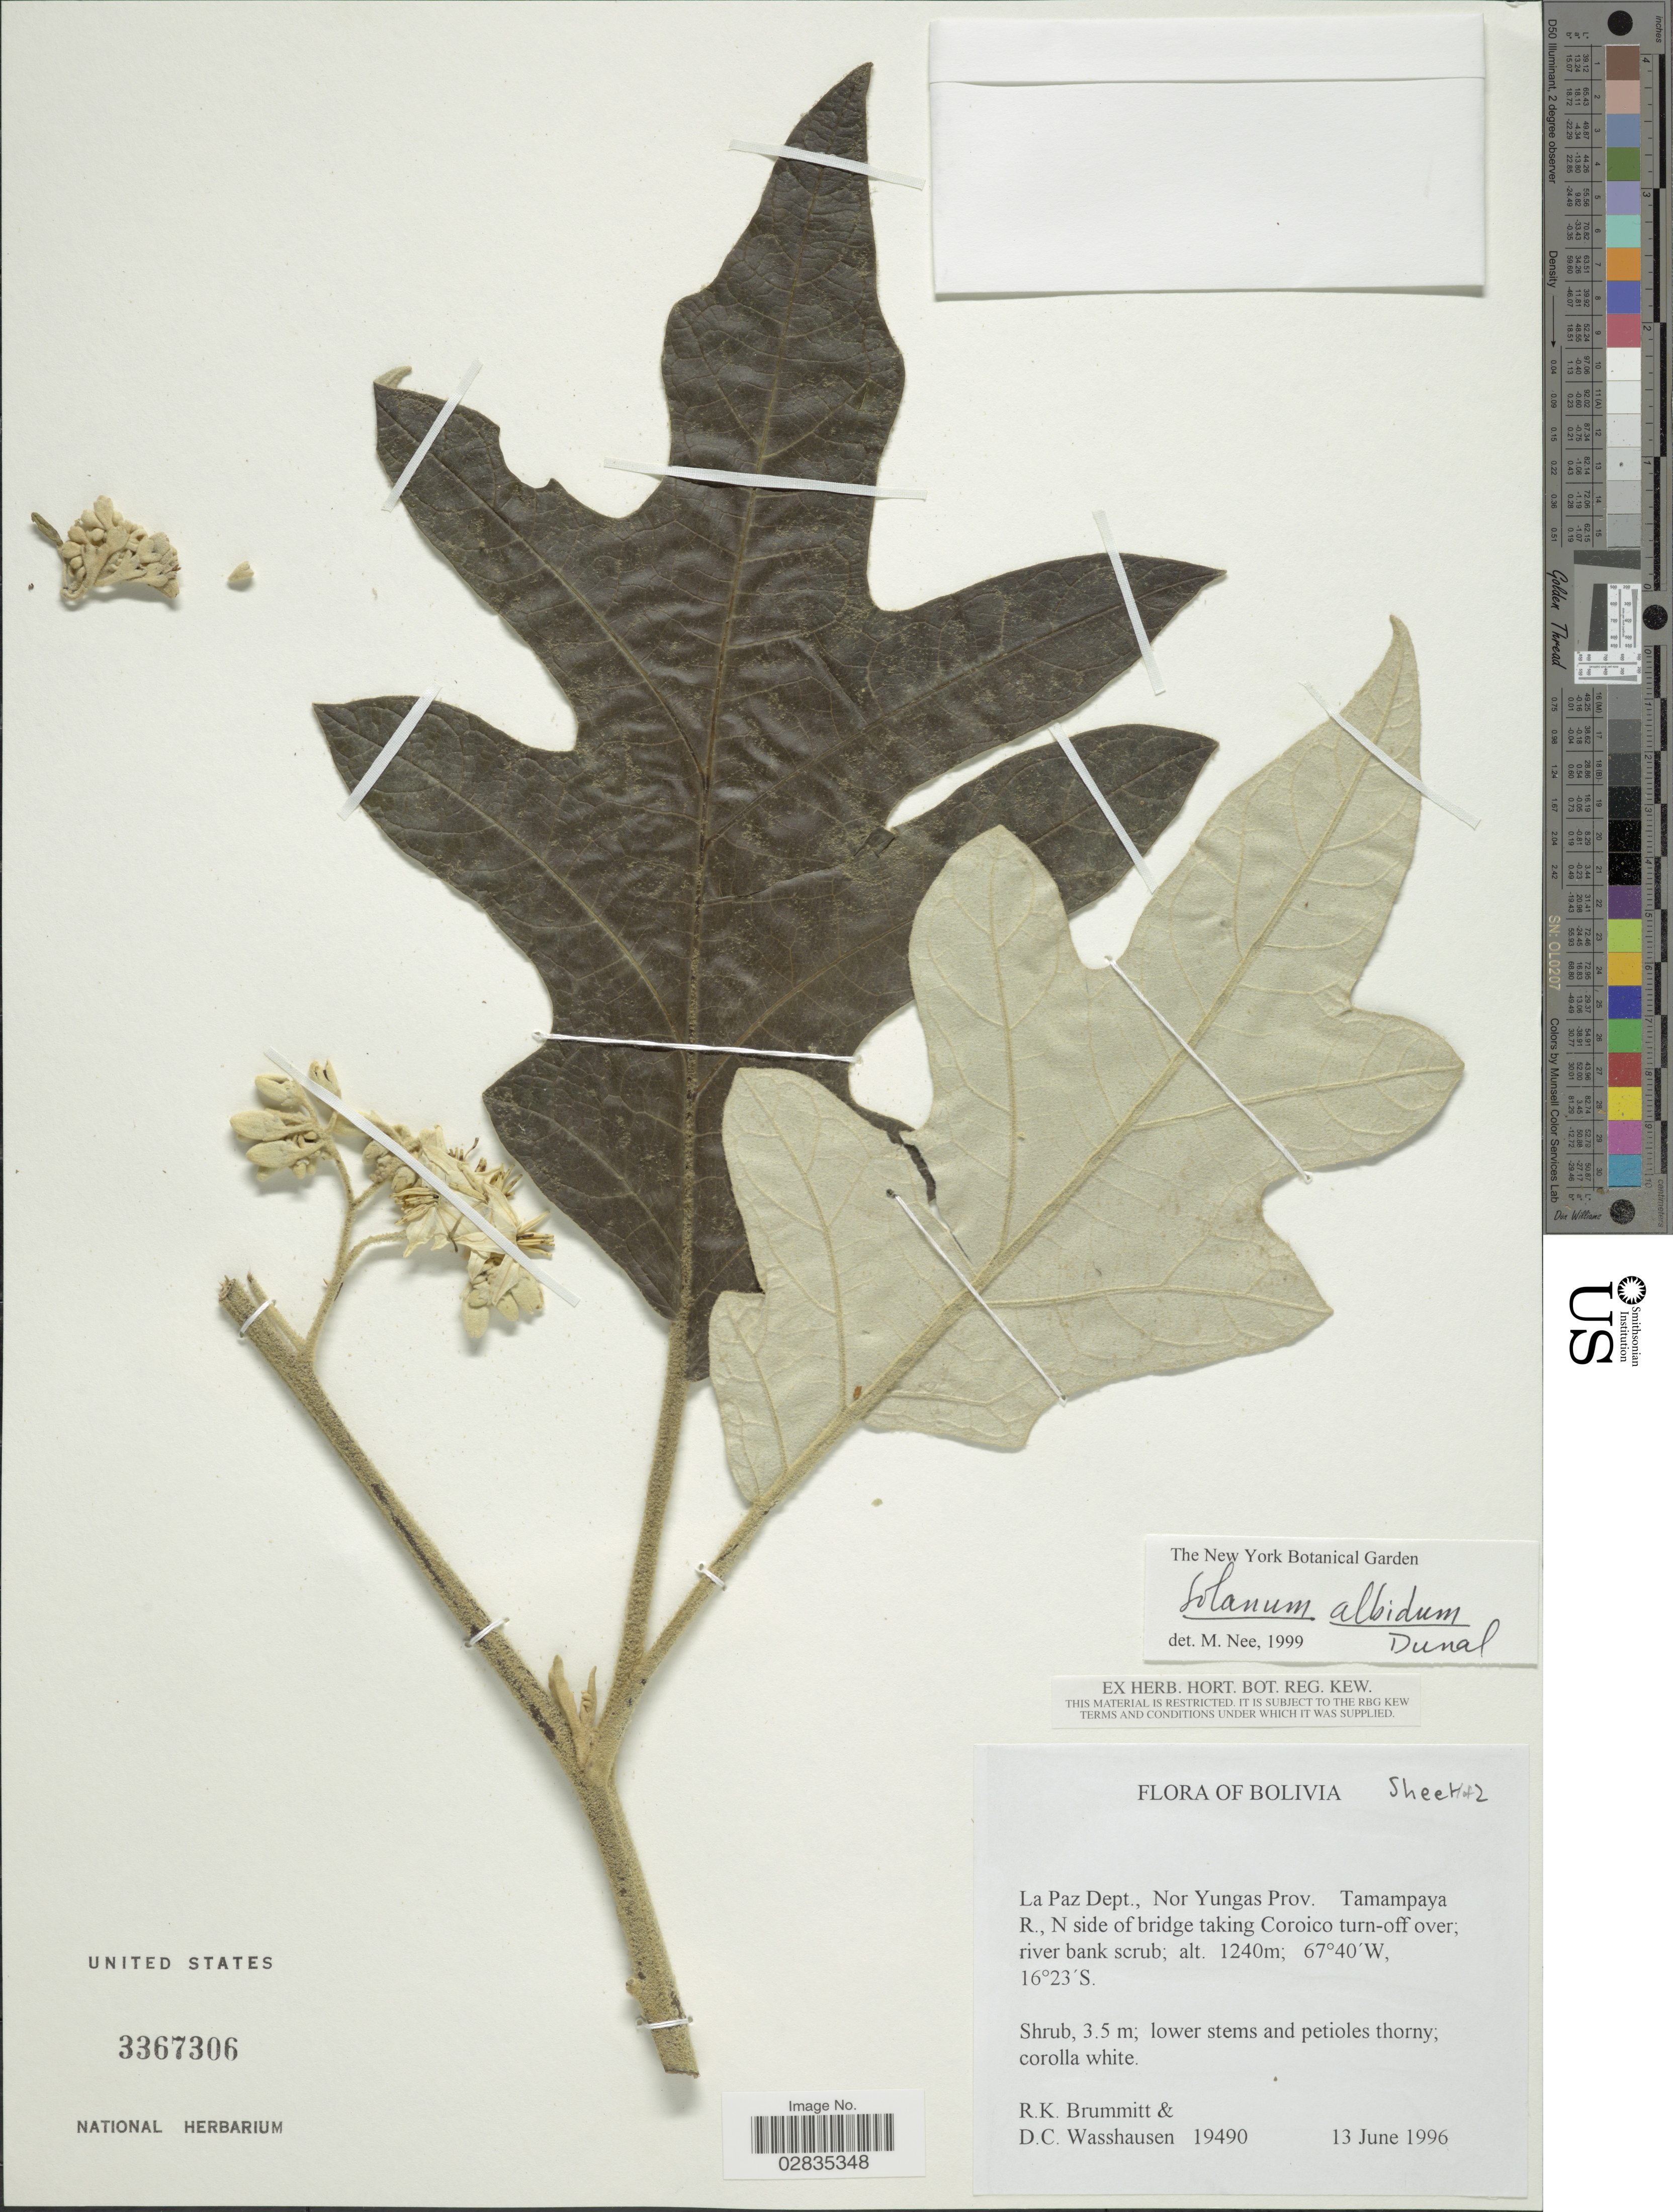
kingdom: Plantae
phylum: Tracheophyta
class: Magnoliopsida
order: Solanales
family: Solanaceae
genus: Solanum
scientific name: Solanum albidum var. albidum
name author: Dunal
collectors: R. K. Brummitt & D. C. Wasshausen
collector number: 19490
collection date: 1996-06-13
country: Bolivia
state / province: La Paz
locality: La Paz Dept., Nor Yungas Prov. Tamampaya R., N side of bridge taking Coroico turn-off over river bank scrub.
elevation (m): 1240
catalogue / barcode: US 3367306